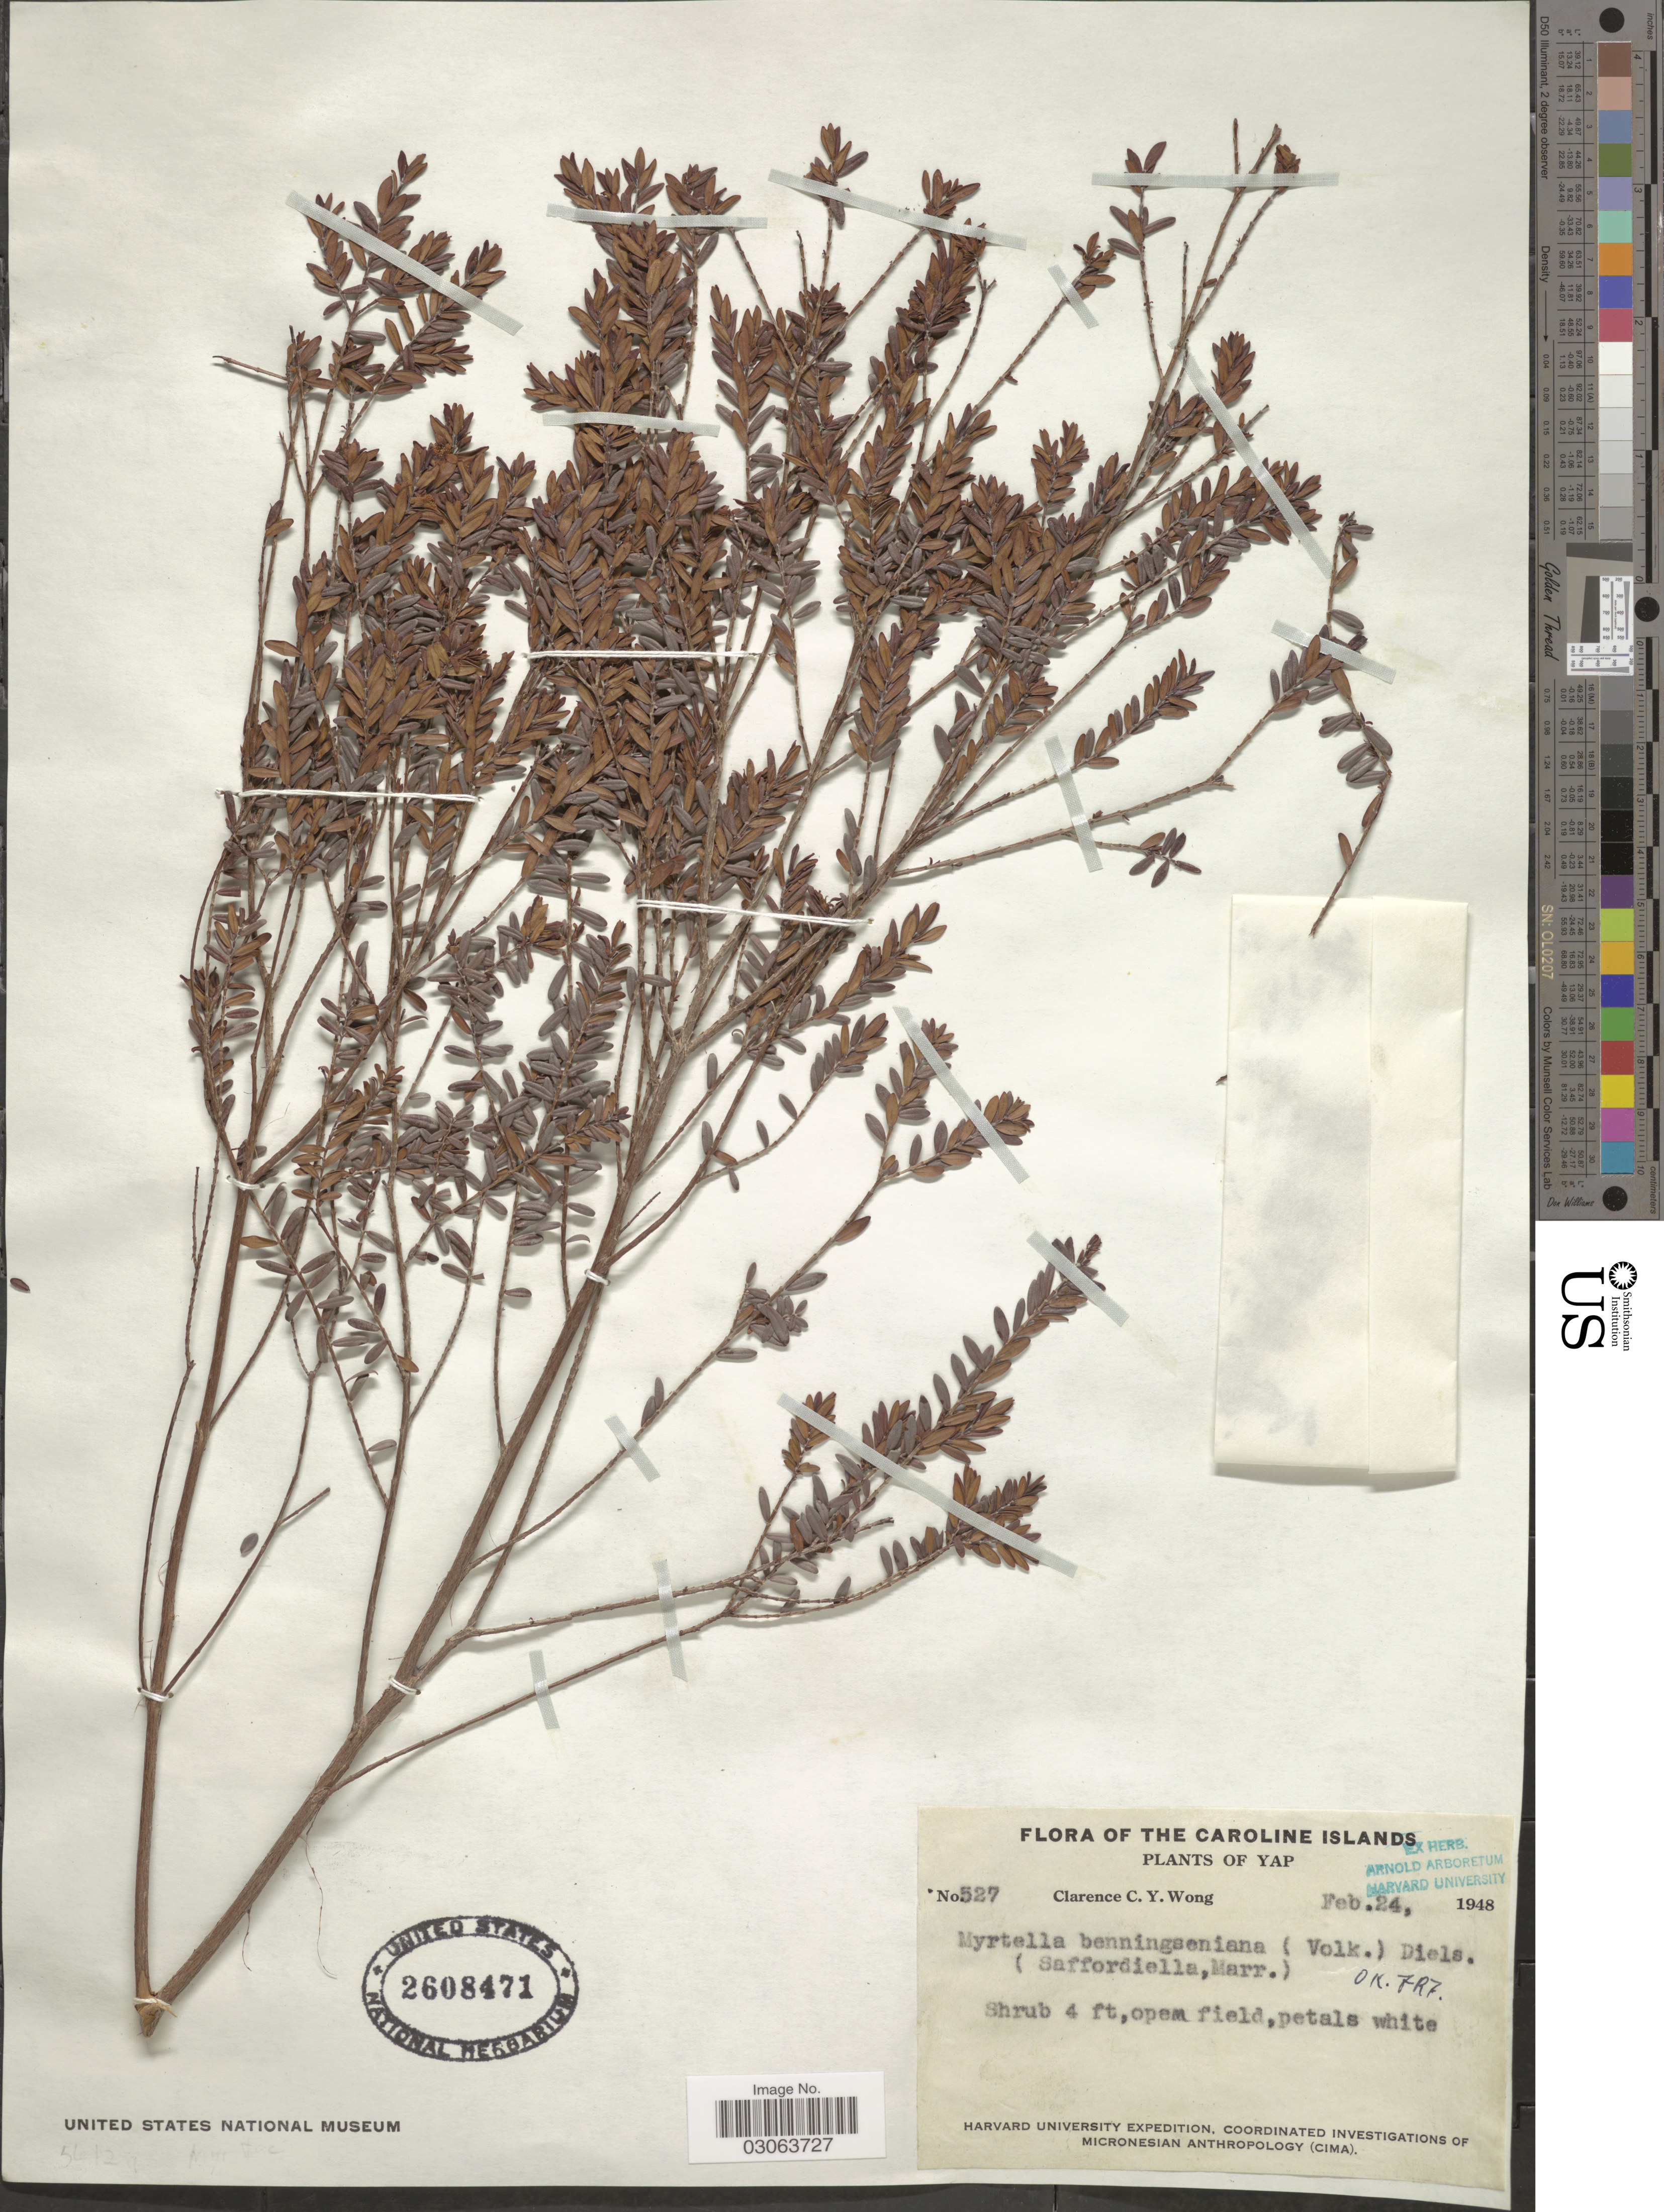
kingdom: Plantae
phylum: Tracheophyta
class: Magnoliopsida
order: Myrtales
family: Myrtaceae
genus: Myrtella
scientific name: Myrtella bennigseniana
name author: (Volkens) Diels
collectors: C. Y. C. Wong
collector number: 527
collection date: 1948-02-24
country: Micronesia, Federated States of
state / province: Yap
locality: The Caroline Islands, Yap.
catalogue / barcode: US 2608471